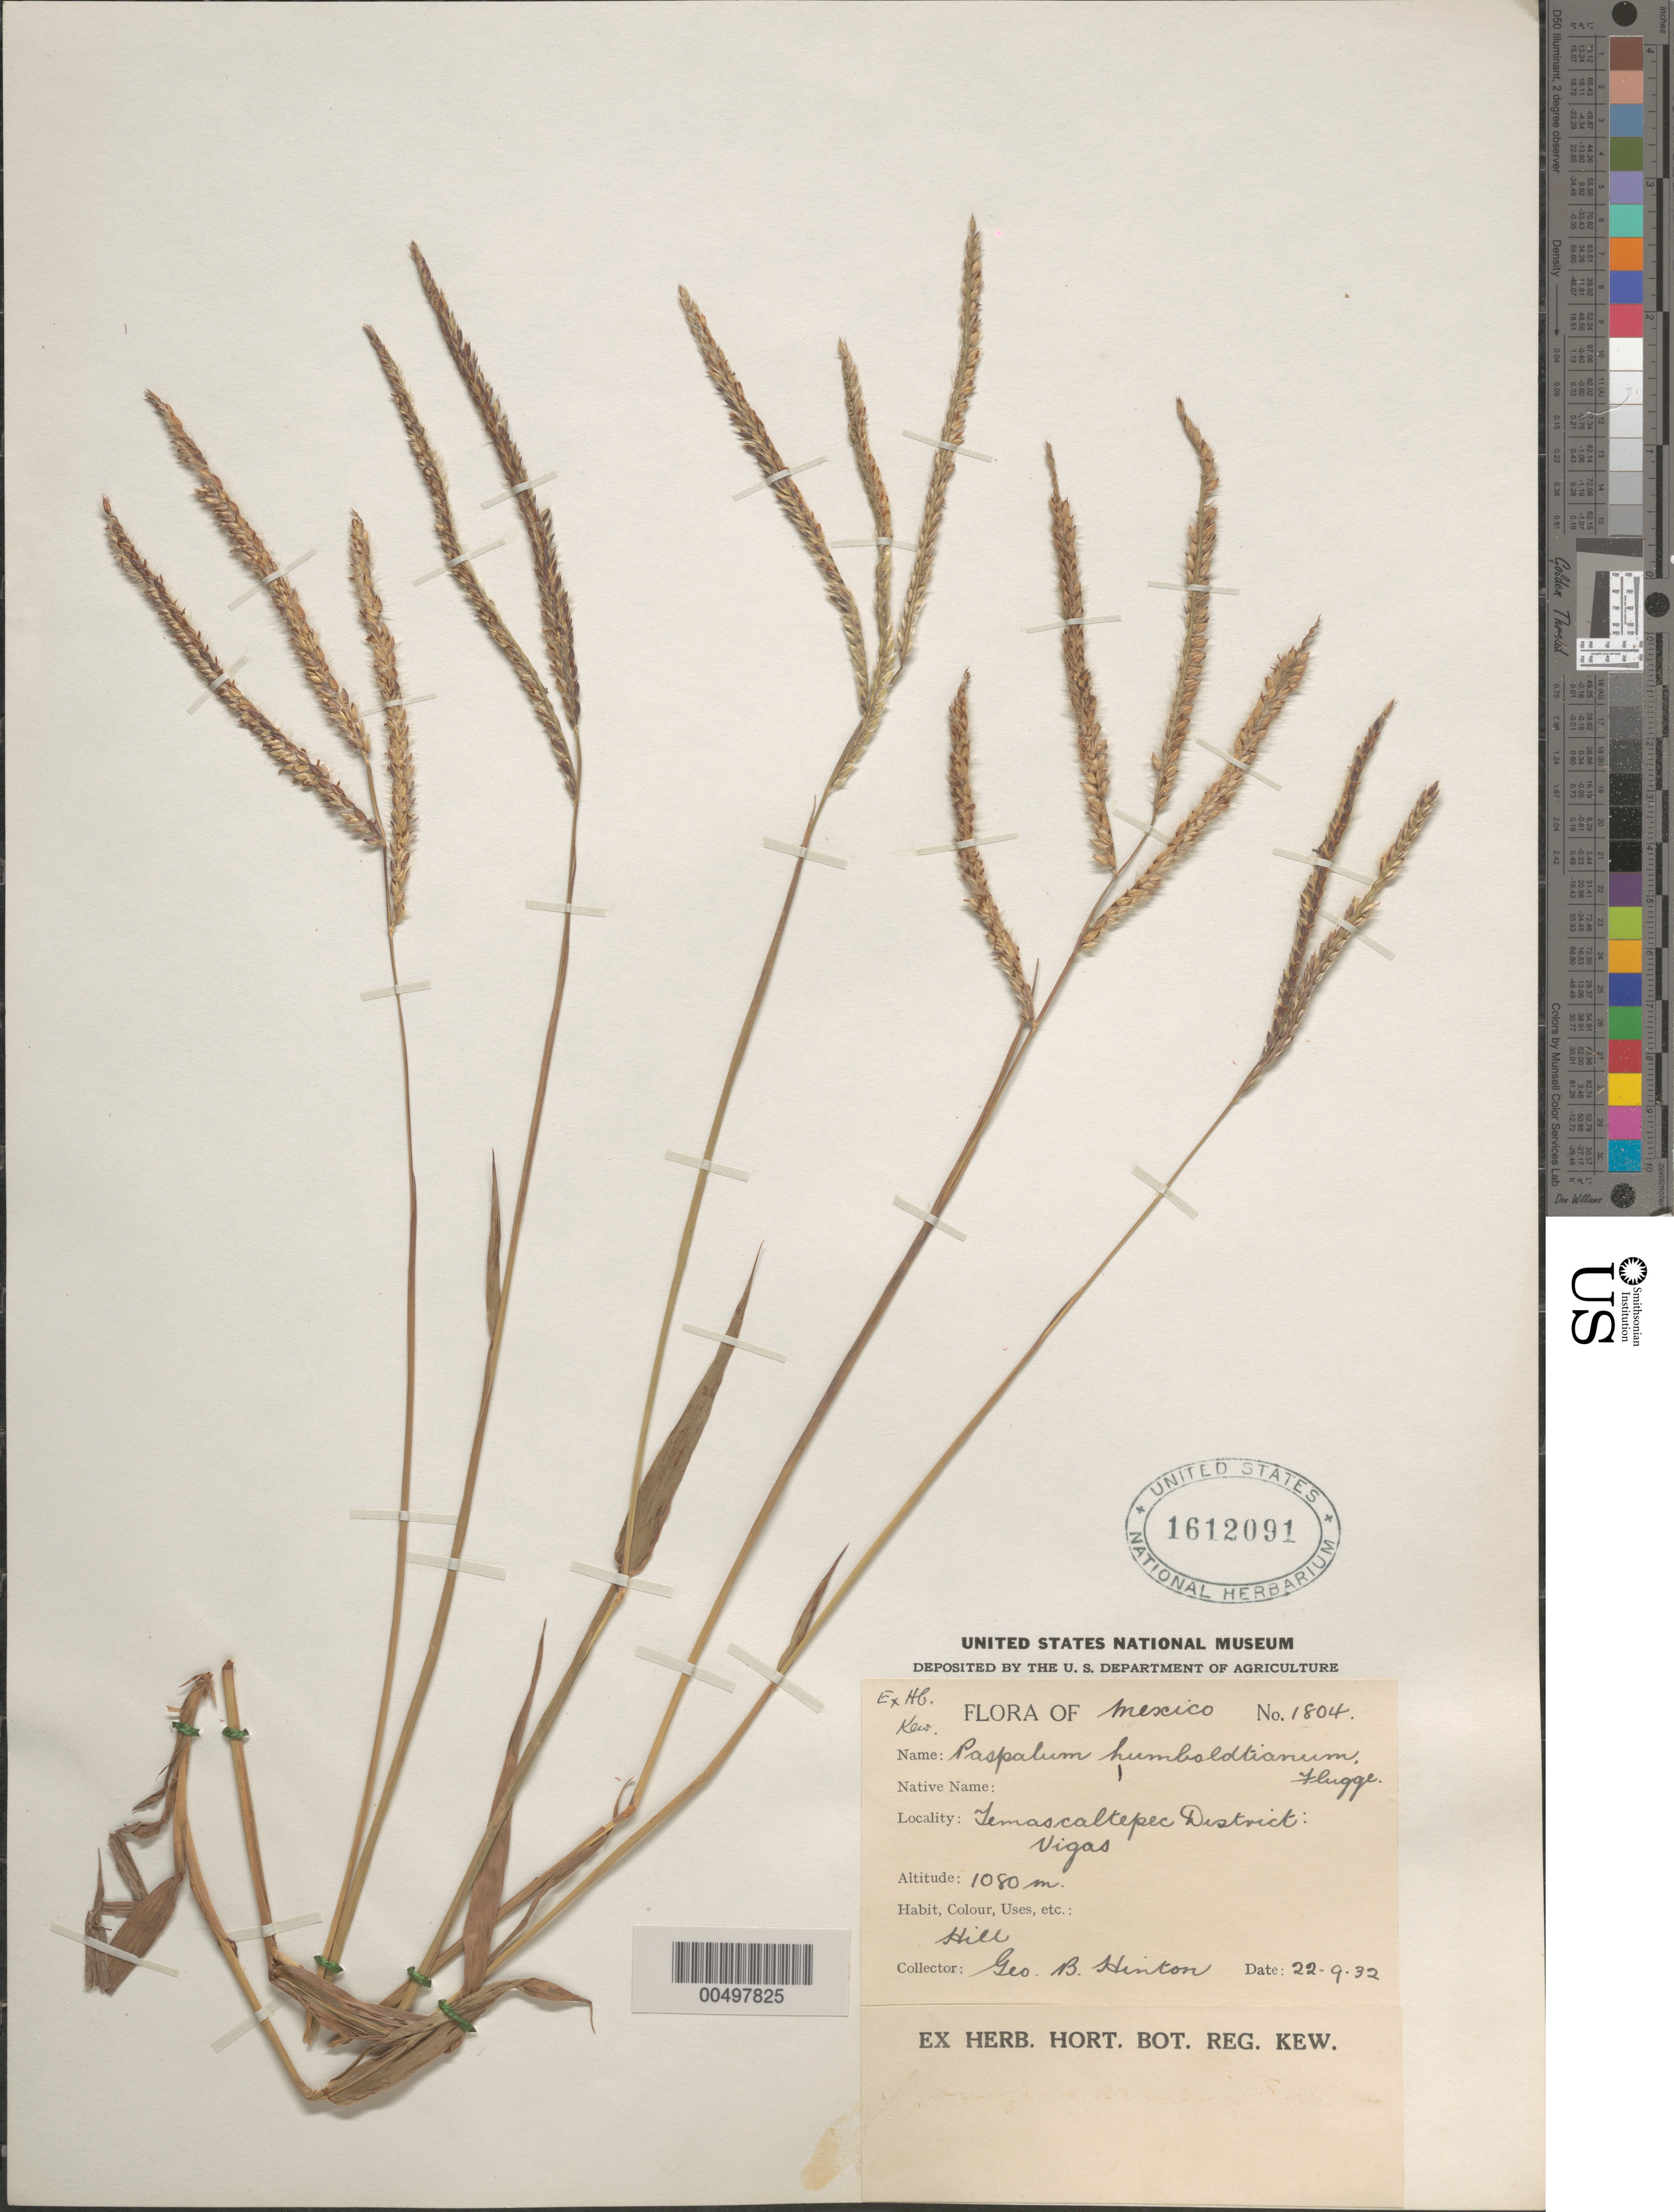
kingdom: Plantae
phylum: Tracheophyta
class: Liliopsida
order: Poales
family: Poaceae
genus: Paspalum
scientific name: Paspalum humboldtianum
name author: Flüggé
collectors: G. B. Hinton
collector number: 1804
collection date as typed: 22 Sep 1932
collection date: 1932-09-22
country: Mexico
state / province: México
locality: Temascaltepec Dist, Vigas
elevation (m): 1080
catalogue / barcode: US 1612091